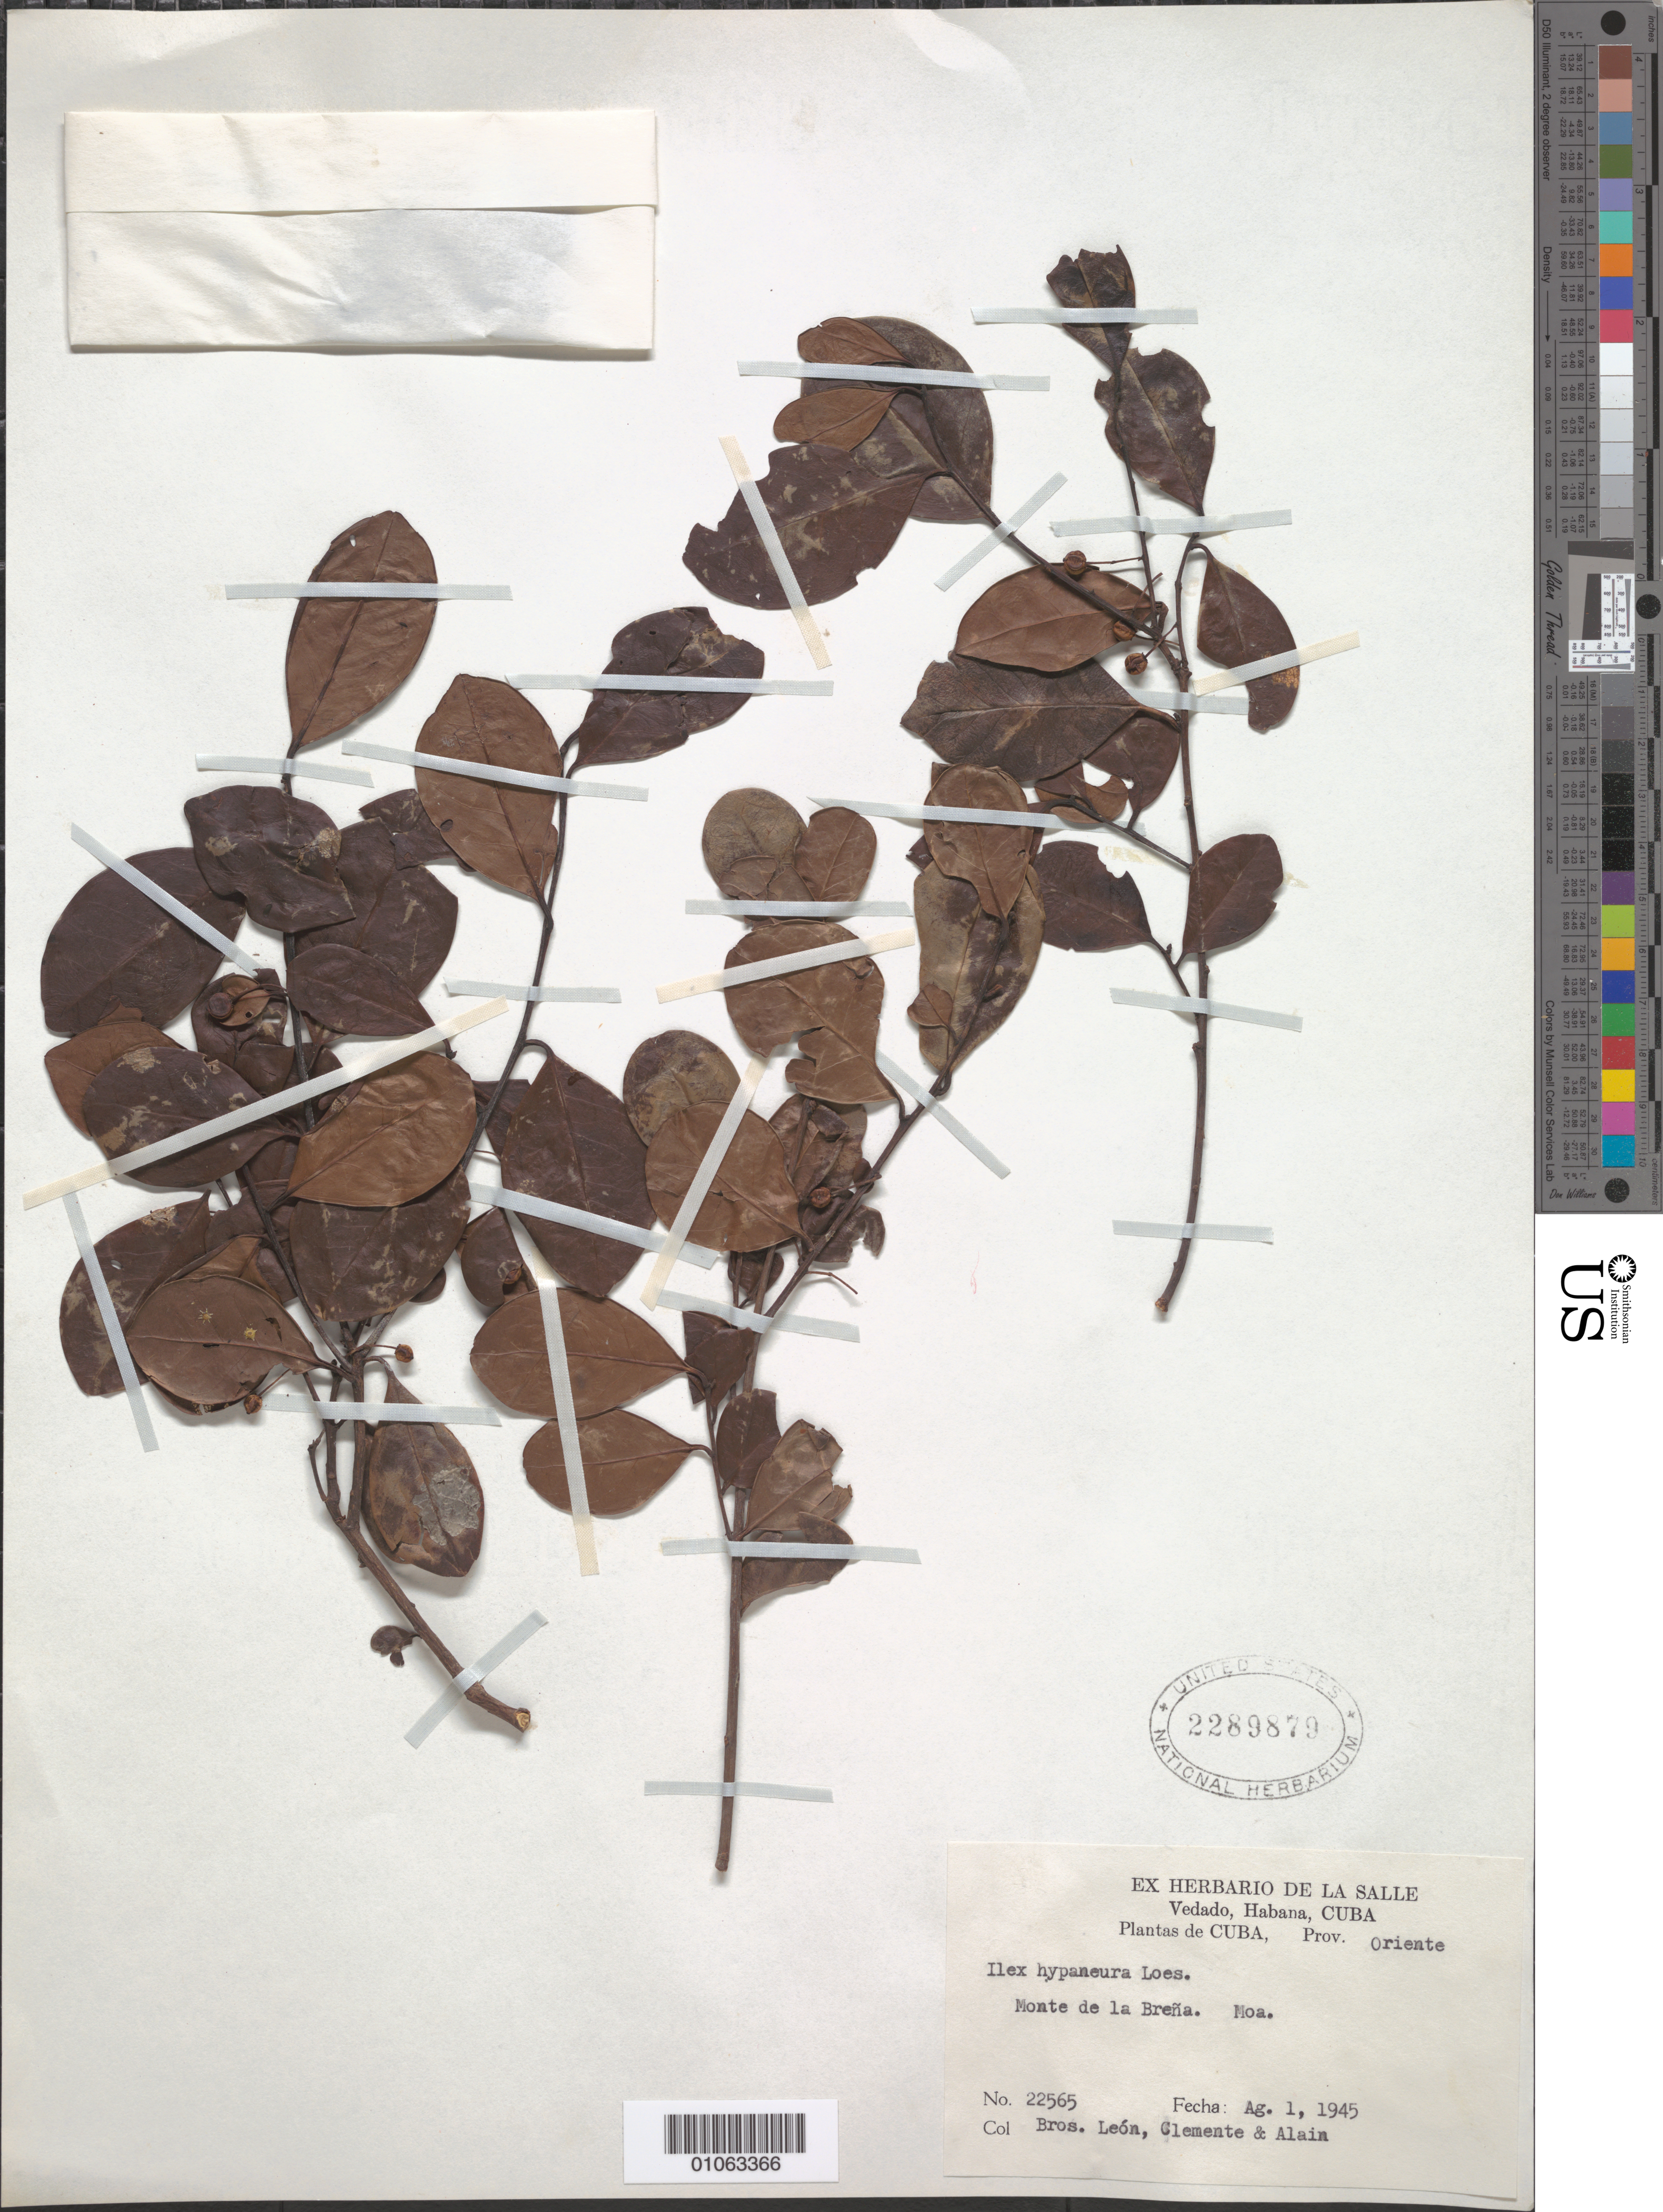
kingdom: Plantae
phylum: Tracheophyta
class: Magnoliopsida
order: Aquifoliales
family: Aquifoliaceae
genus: Ilex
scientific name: Ilex hypaneura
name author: Loes.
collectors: Bro. León, Bro. Clemente & A. H. Liogier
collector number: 22565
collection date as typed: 01 Aug 1945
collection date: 1945-08-01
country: Cuba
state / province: Holguín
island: Cuba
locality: Monte de la Brena, Moa Oriente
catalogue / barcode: US 2289879